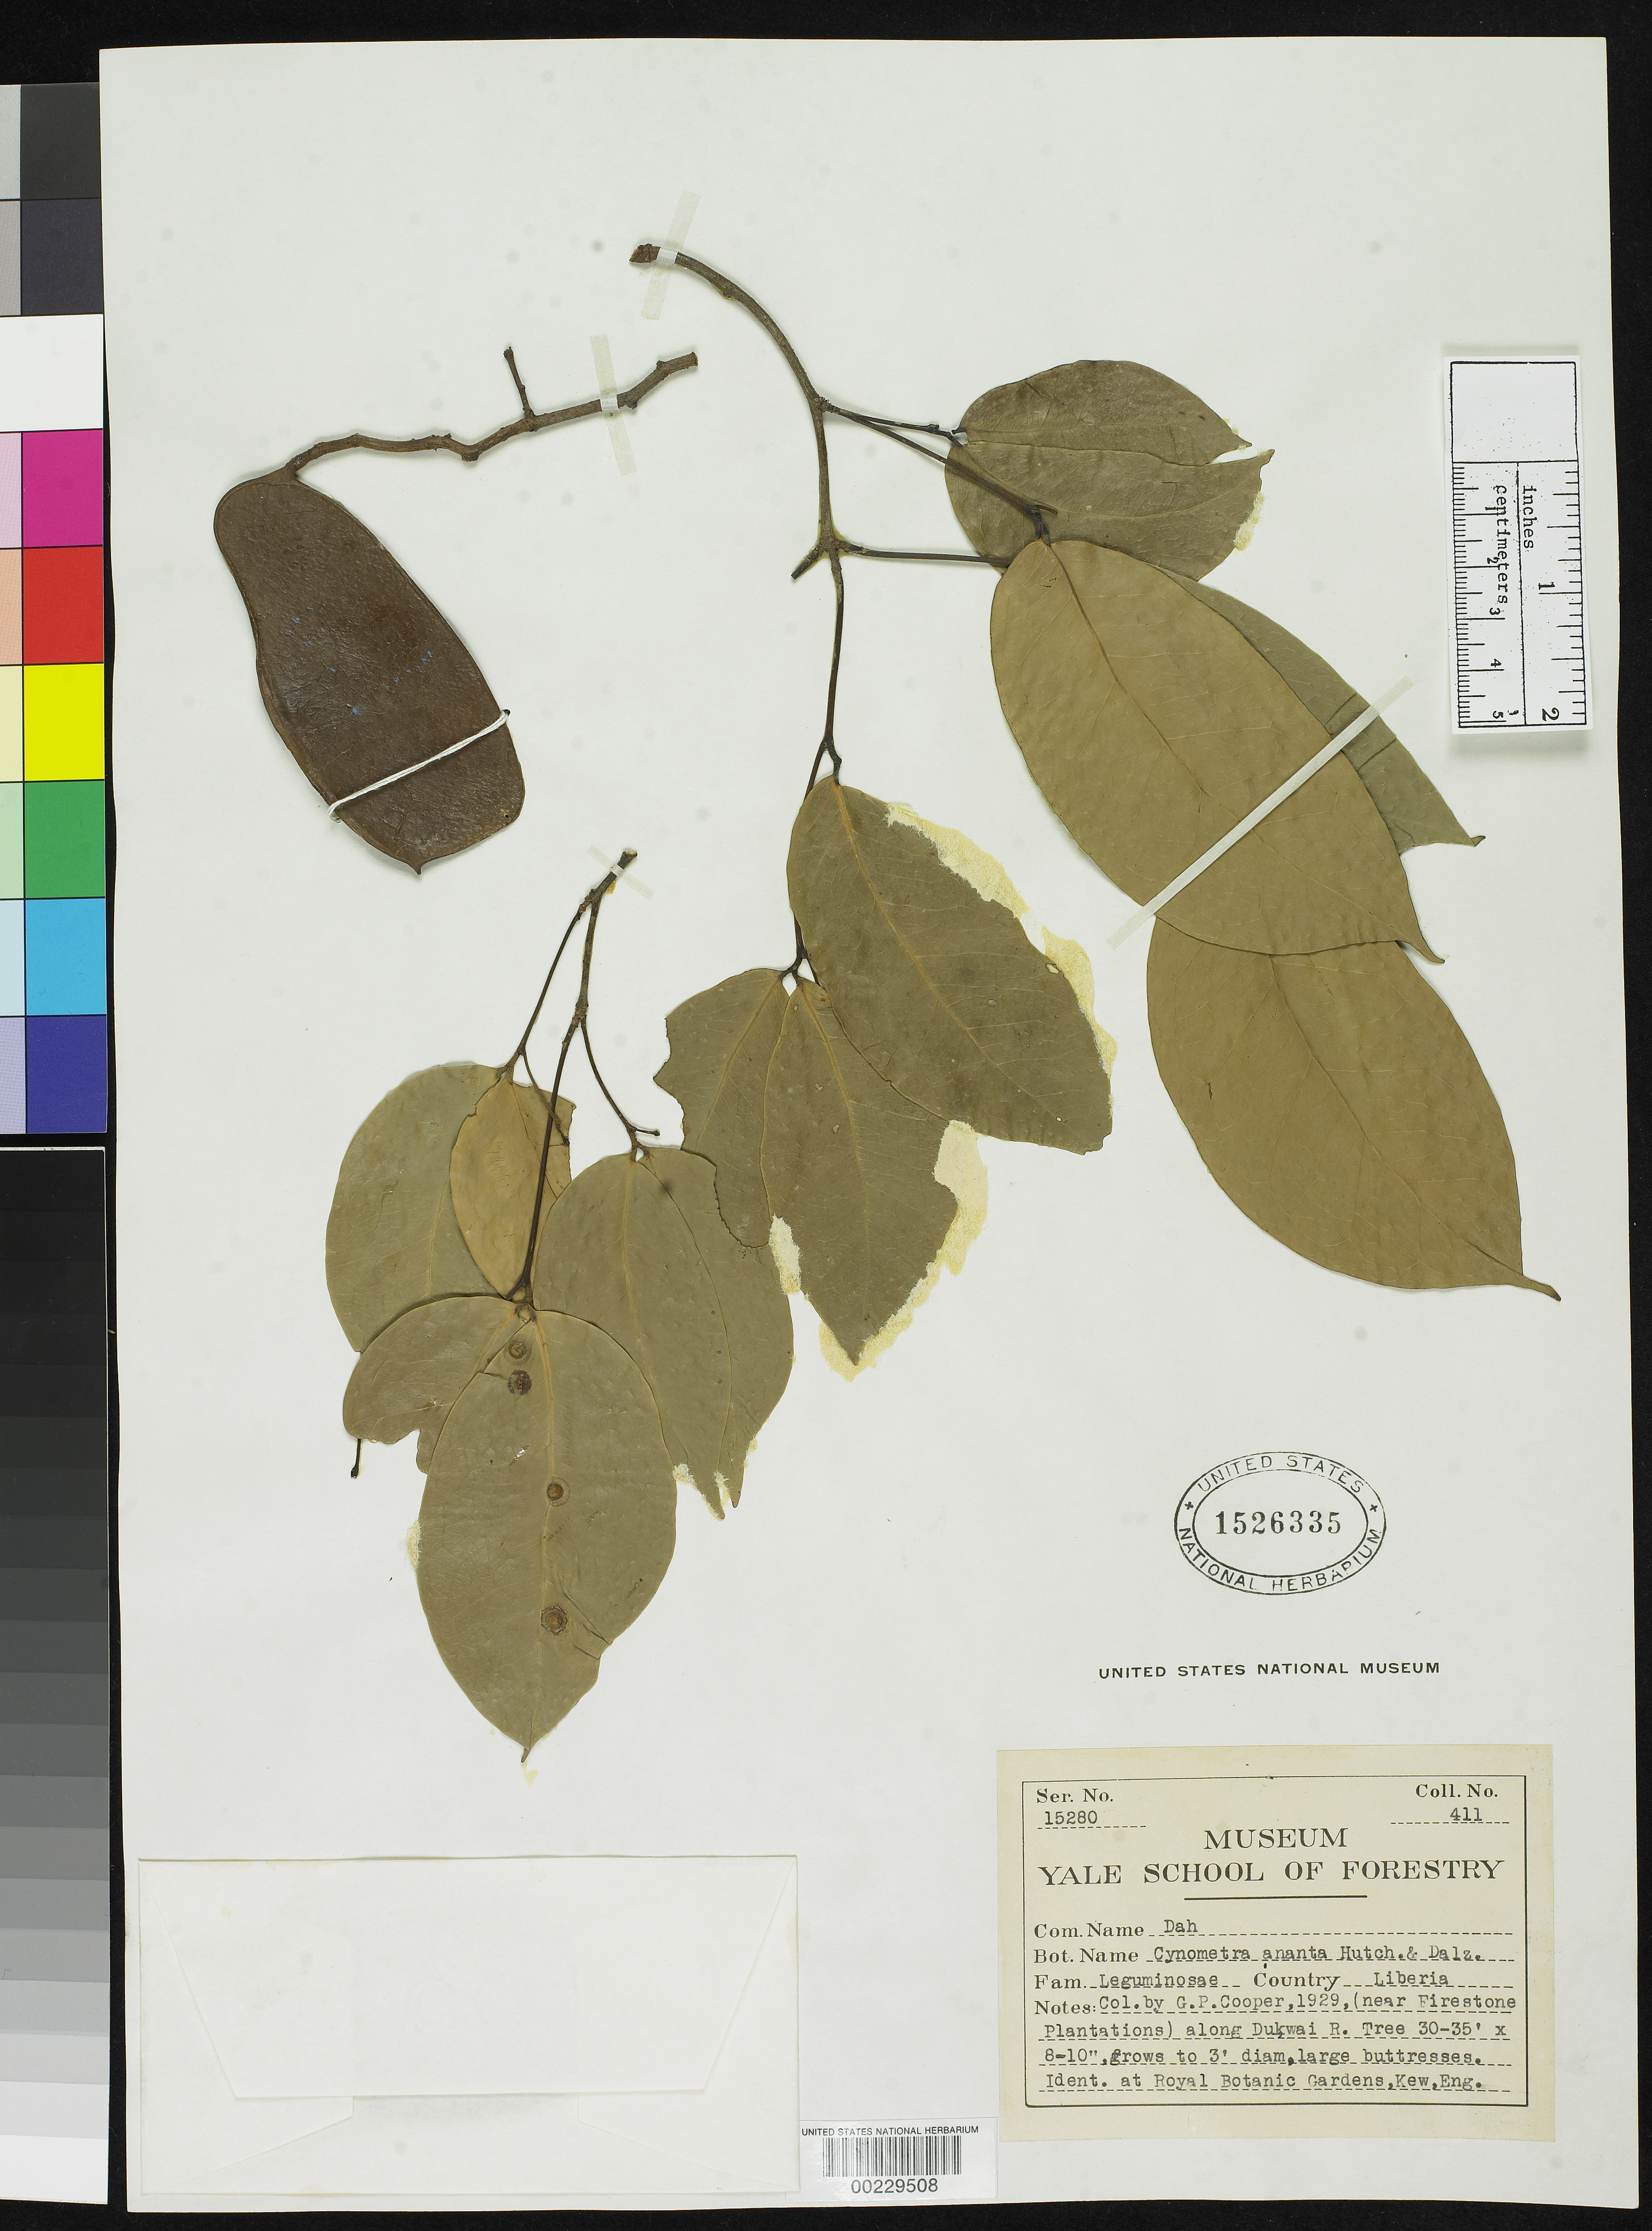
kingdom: Plantae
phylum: Tracheophyta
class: Magnoliopsida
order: Fabales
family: Fabaceae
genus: Cynometra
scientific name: Cynometra ananta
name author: Hutch. & Dalziel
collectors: G. Cooper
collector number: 411 / 15280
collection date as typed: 1929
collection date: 1929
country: Liberia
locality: Along dukwai river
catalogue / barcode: US 1526335